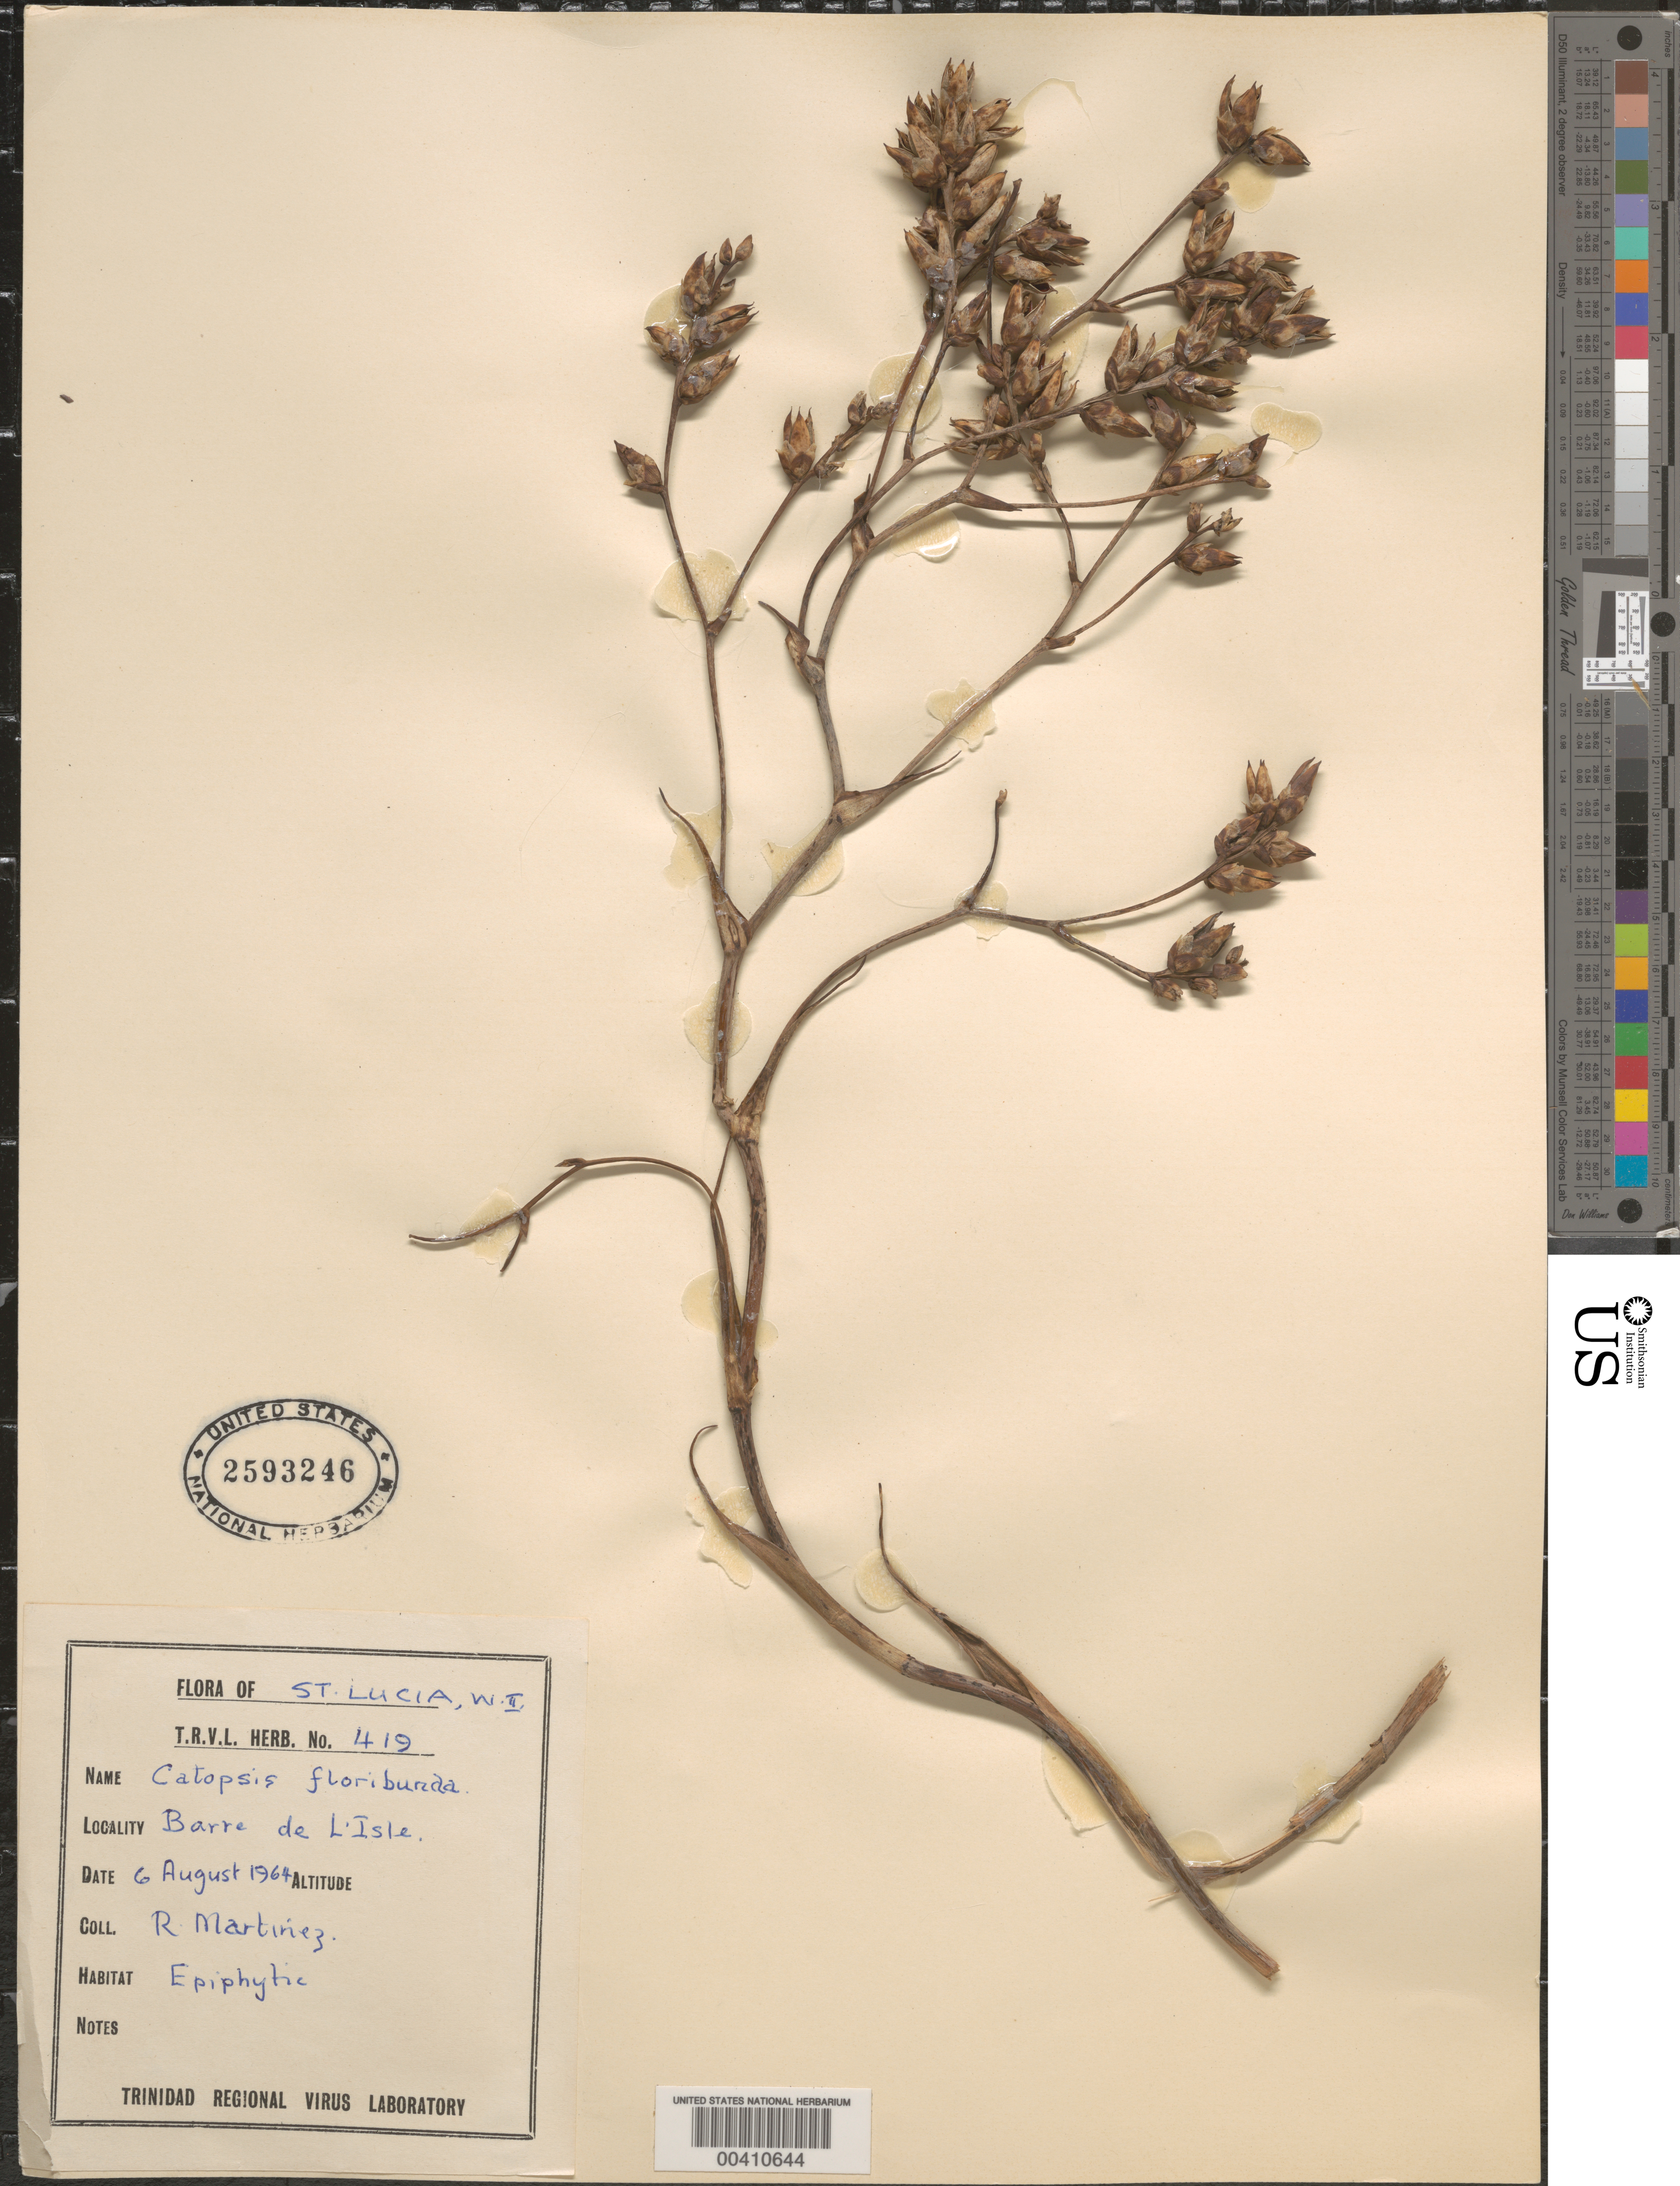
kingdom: Plantae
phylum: Tracheophyta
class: Liliopsida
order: Poales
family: Bromeliaceae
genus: Catopsis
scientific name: Catopsis floribunda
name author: L.B. Sm.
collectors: R. Martinez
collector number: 419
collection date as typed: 06 Aug 1964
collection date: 1964-08-06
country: St. Lucia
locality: Barre de l'isle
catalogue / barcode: US 2593246